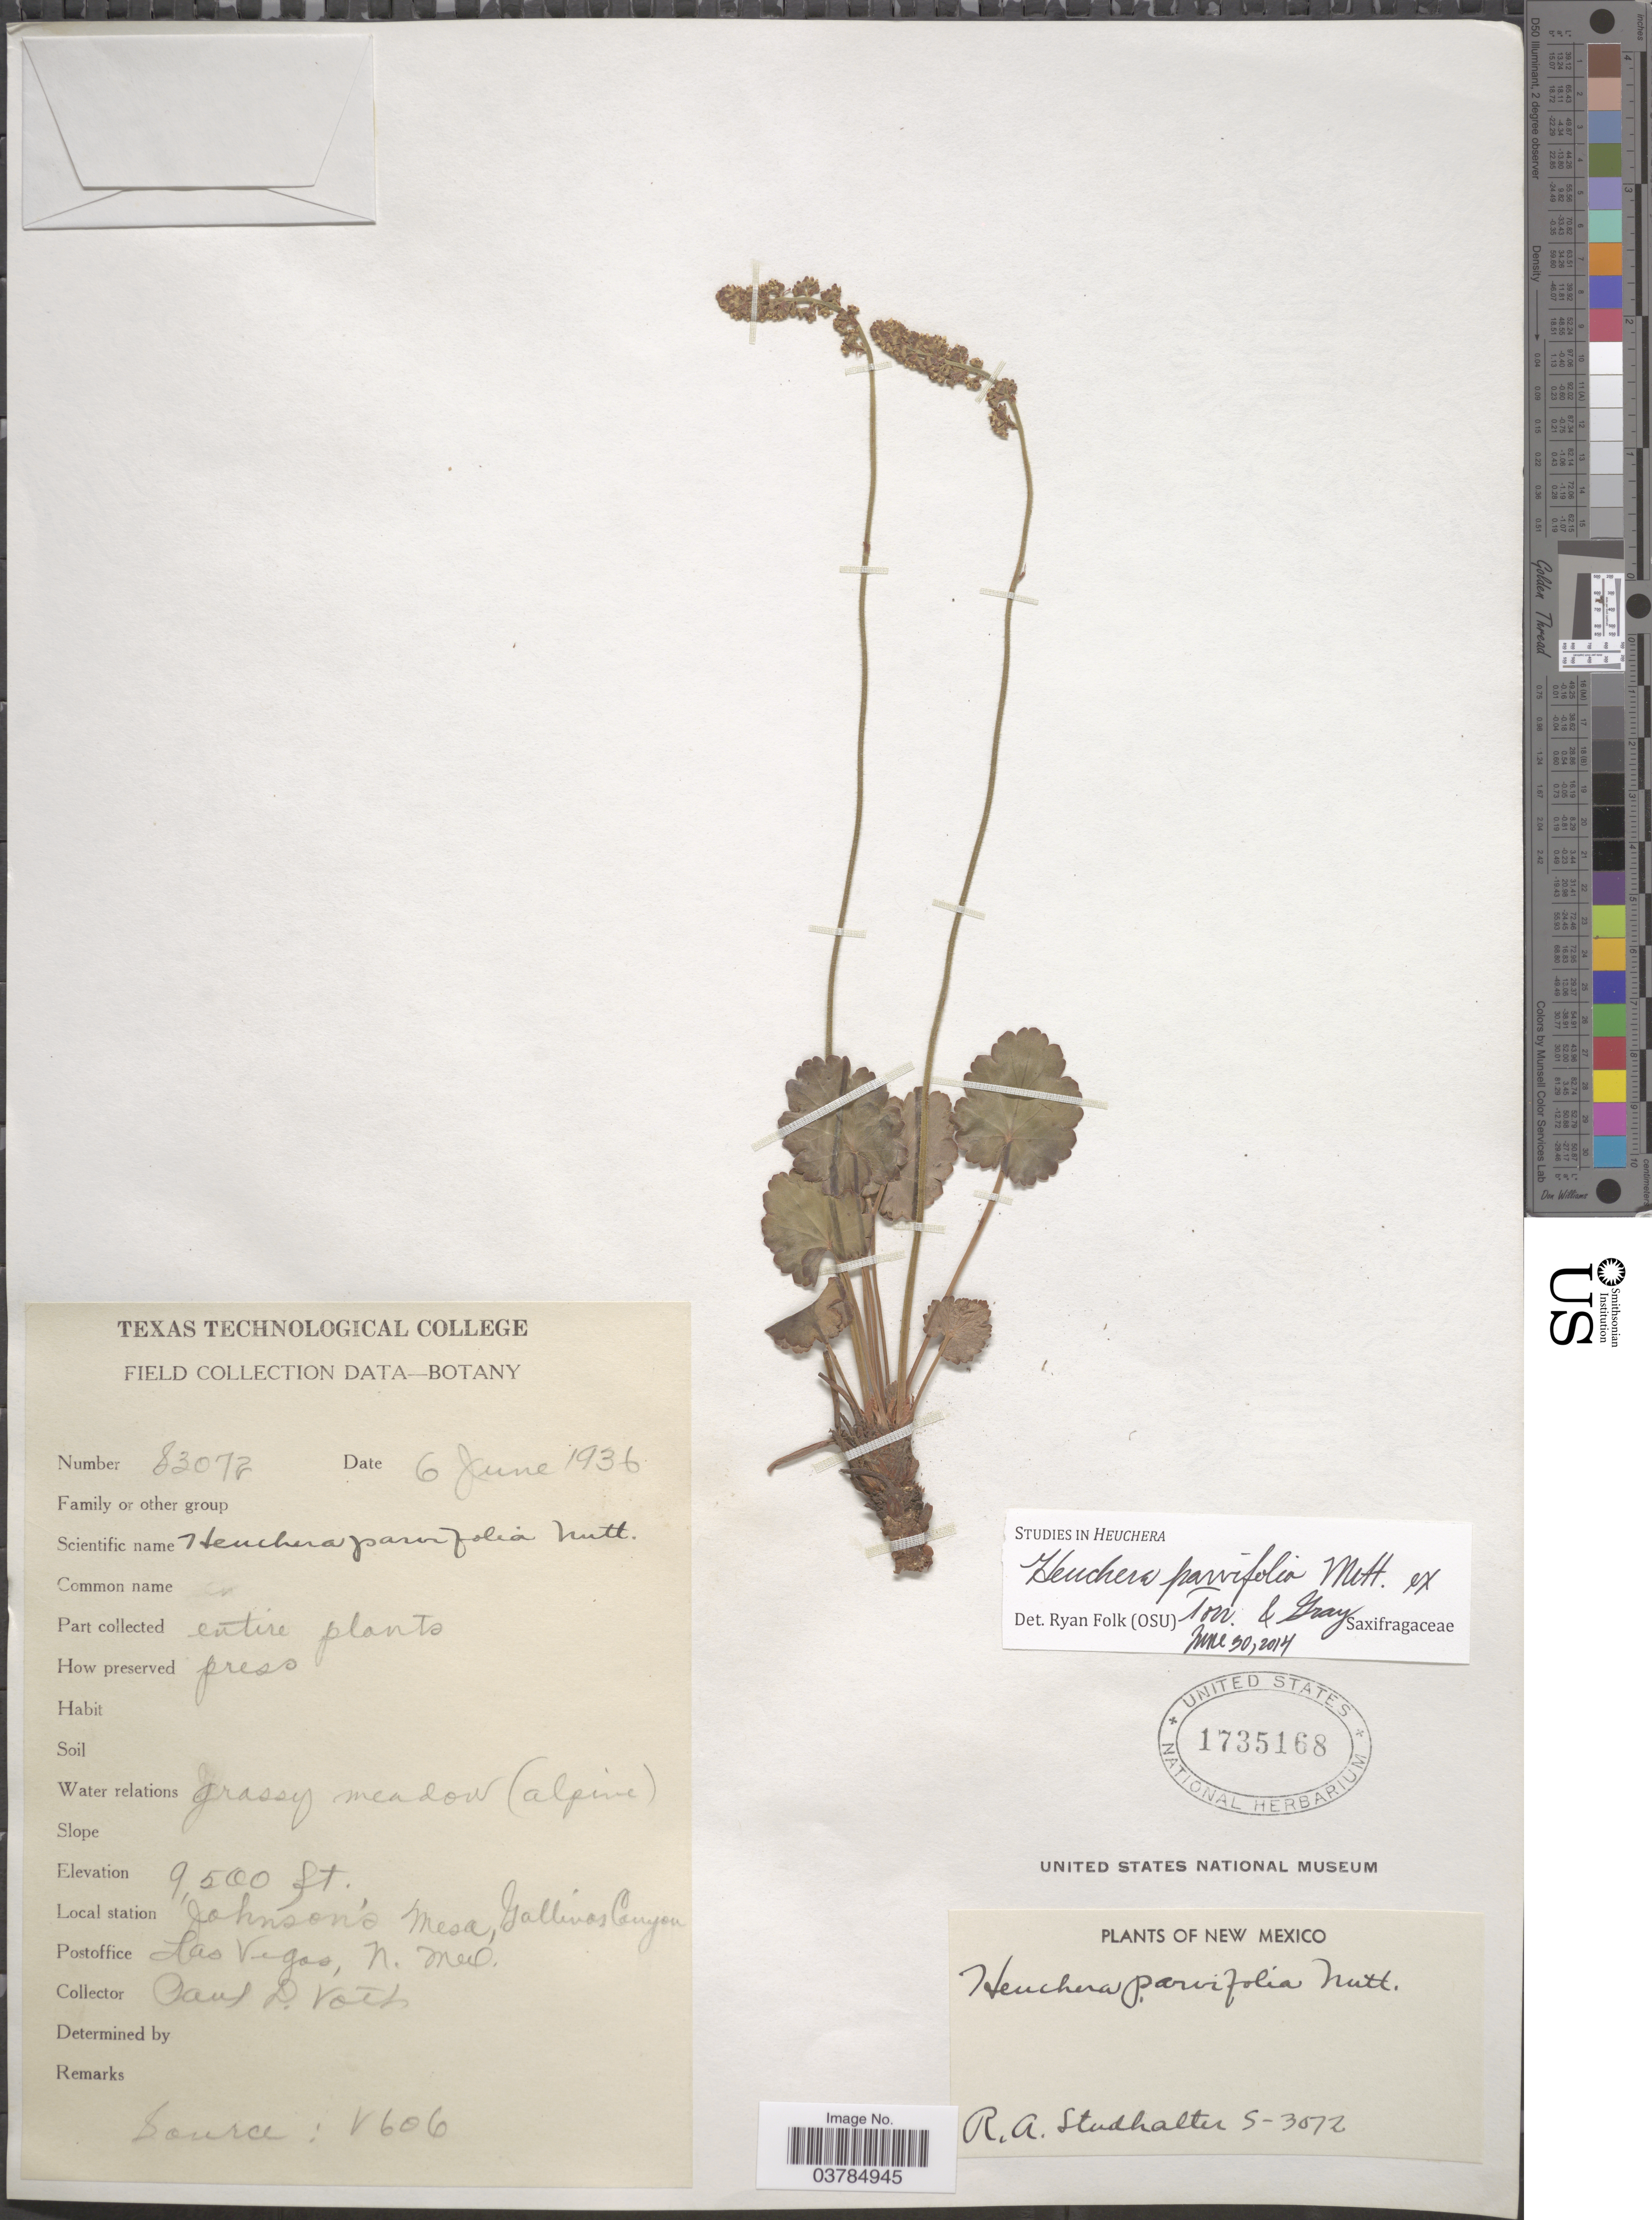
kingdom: Plantae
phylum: Tracheophyta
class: Magnoliopsida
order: Saxifragales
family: Saxifragaceae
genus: Heuchera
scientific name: Heuchera parvifolia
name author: Nutt.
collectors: R. Studhalter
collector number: S-3072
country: United States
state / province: New Mexico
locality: Johnson's Mesa, Gallinas Canyon. Las Vegas.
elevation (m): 2896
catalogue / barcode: US 1735168